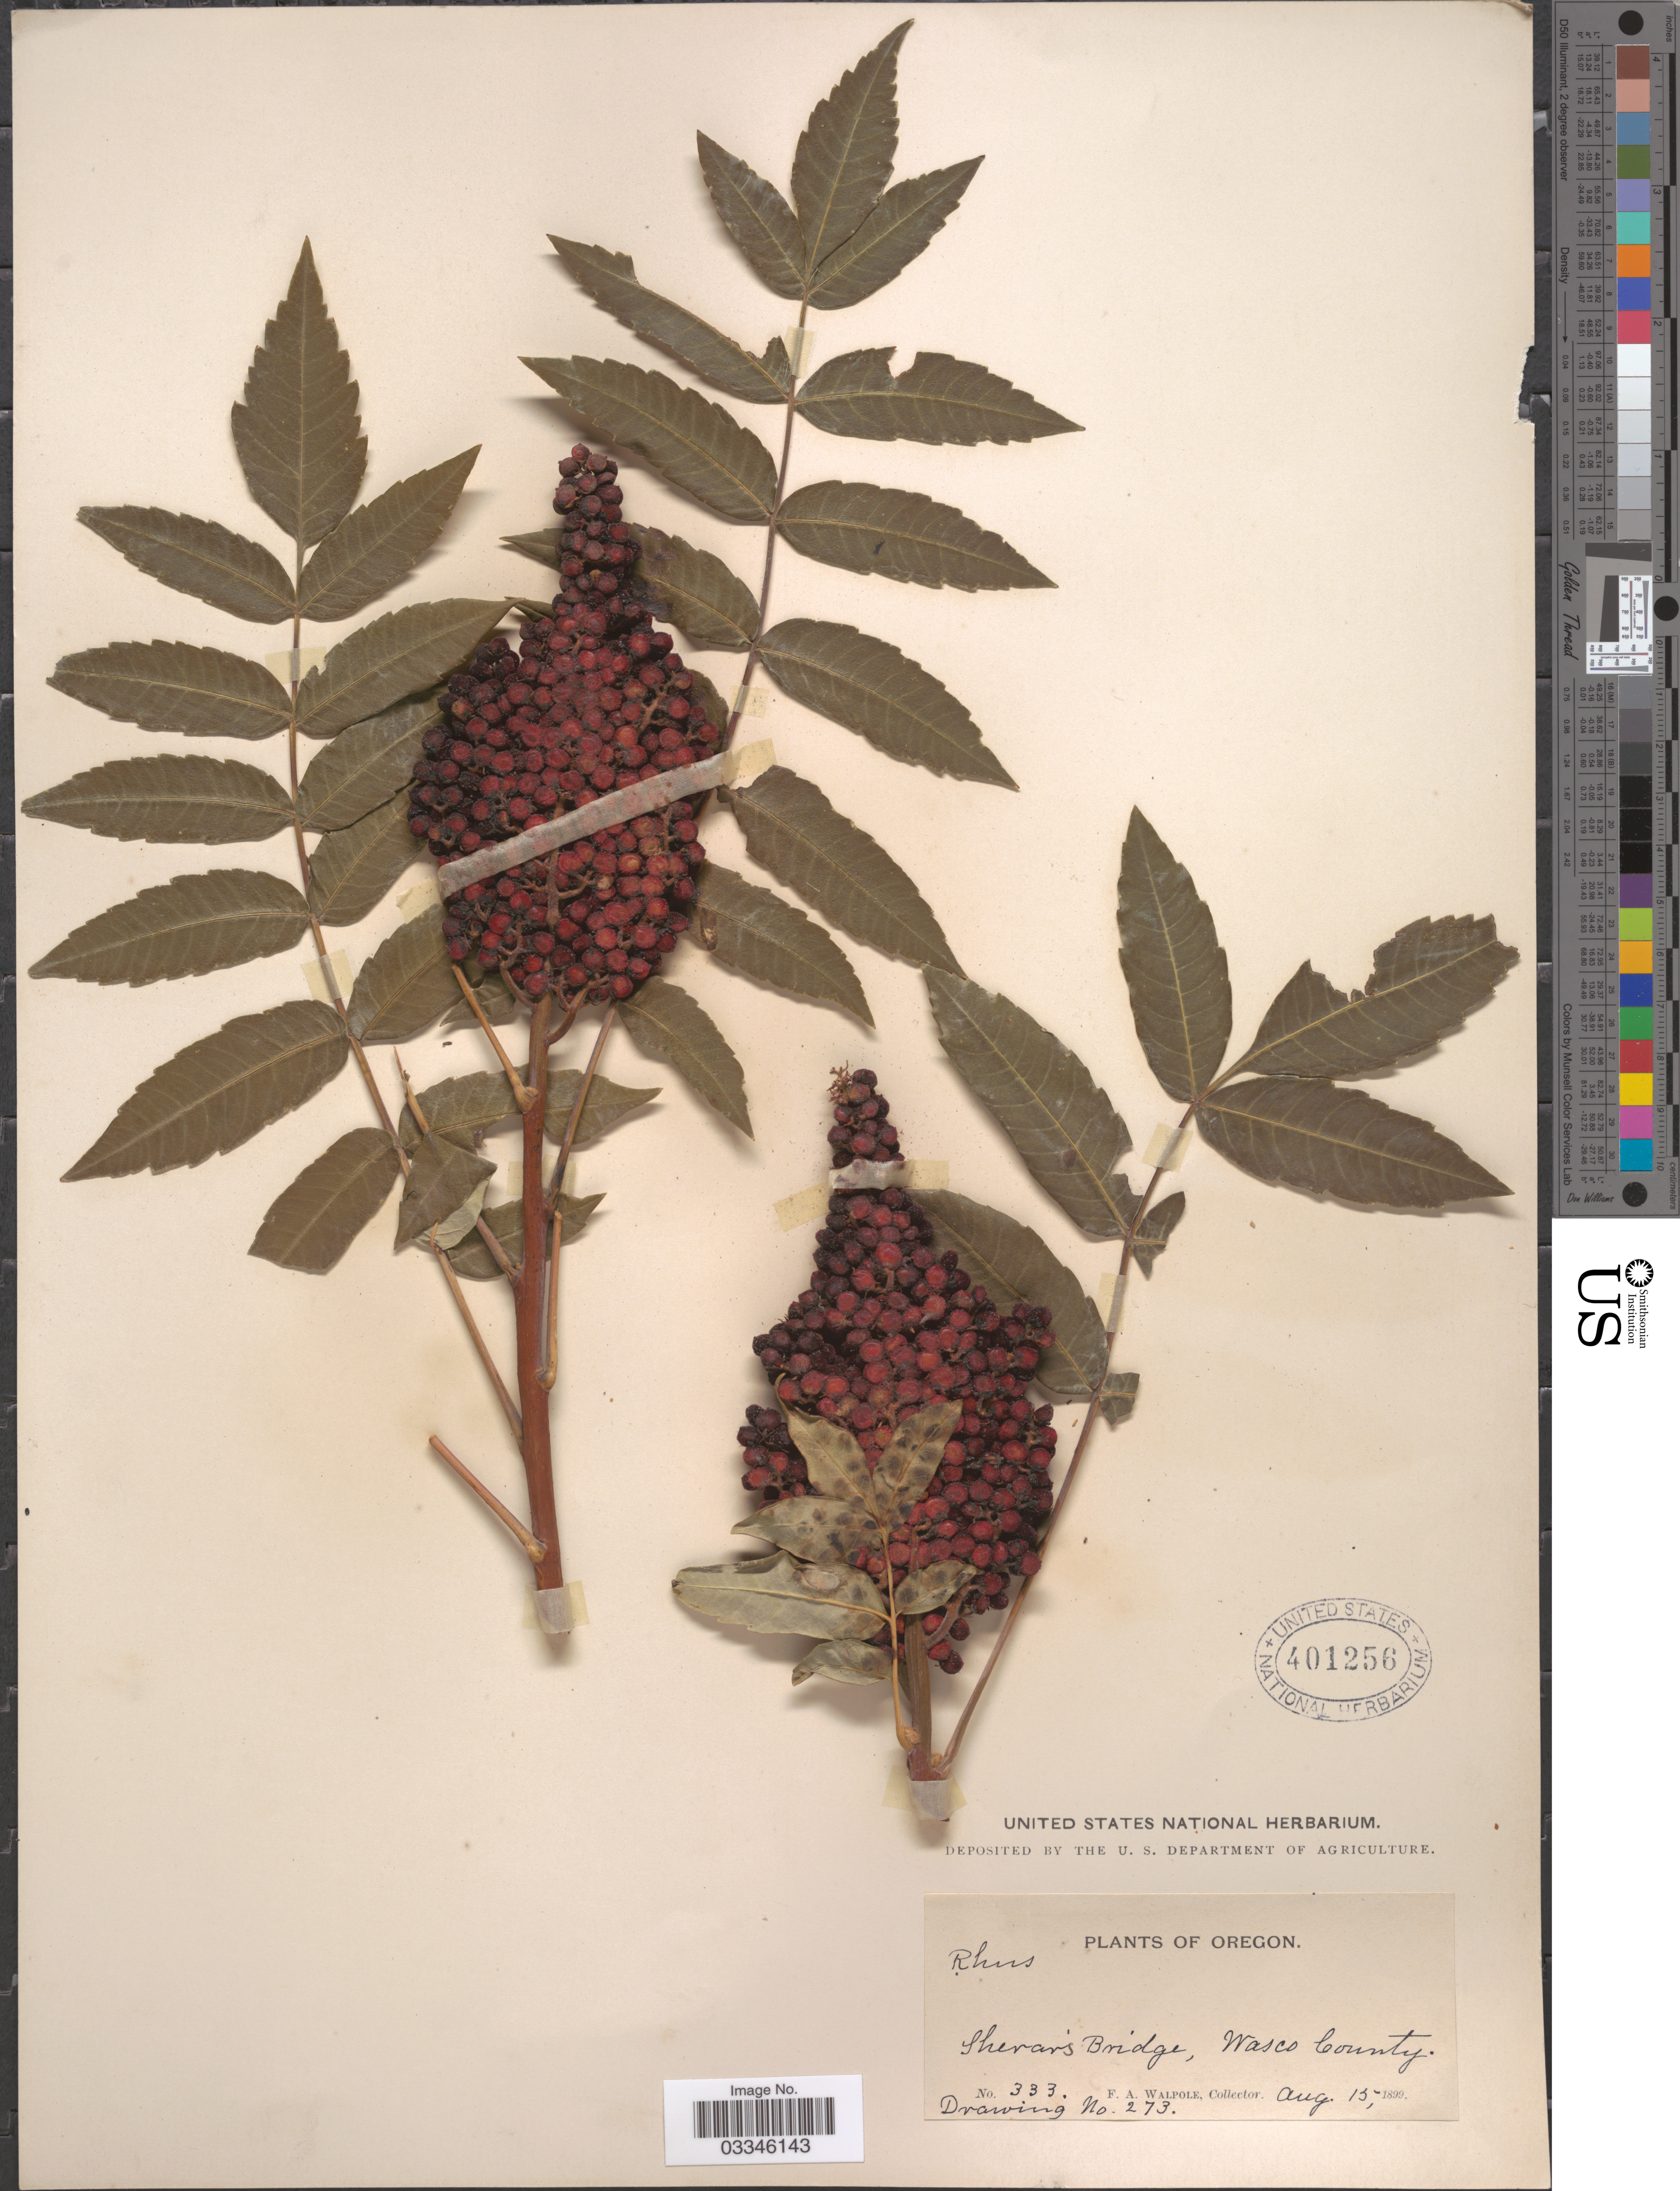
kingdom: Plantae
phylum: Tracheophyta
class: Magnoliopsida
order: Sapindales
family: Anacardiaceae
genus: Rhus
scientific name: Rhus glabra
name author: L.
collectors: F. Walpole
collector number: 333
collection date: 1899-08-15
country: United States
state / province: Oregon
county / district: Wasco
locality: Sherar's Bridge, Wasco County.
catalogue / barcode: US 401256